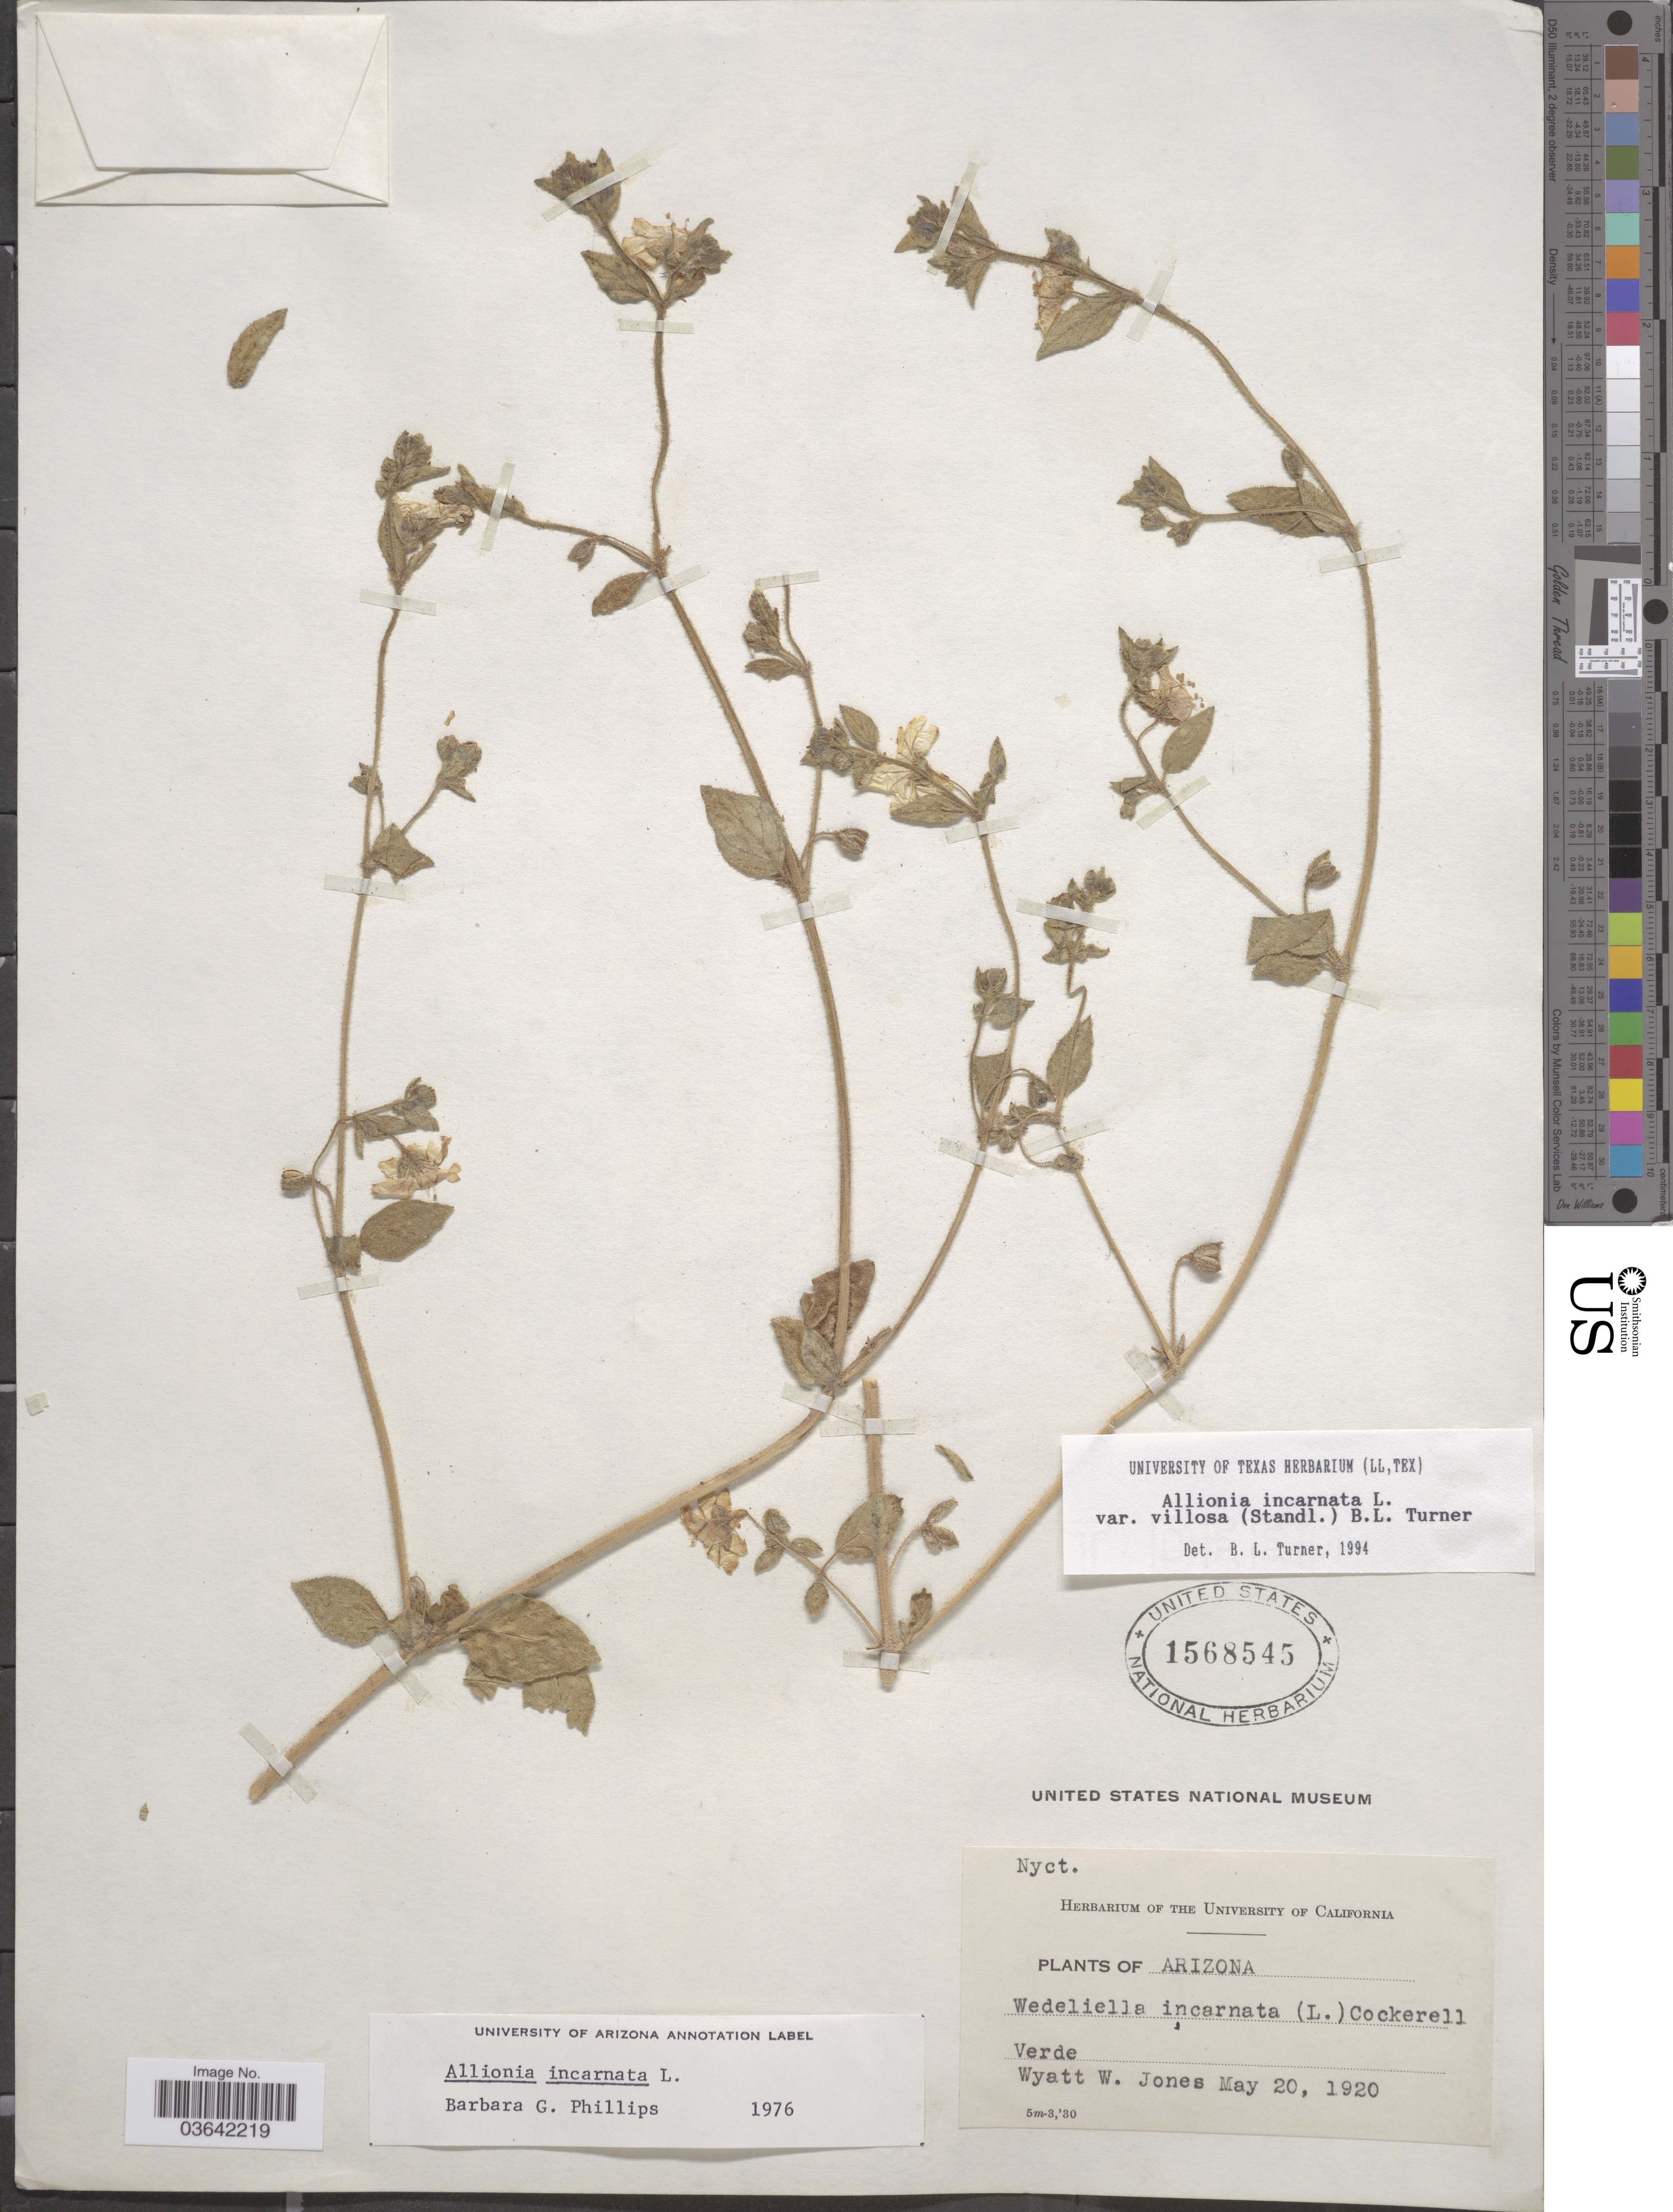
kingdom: Plantae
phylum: Tracheophyta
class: Magnoliopsida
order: Caryophyllales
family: Nyctaginaceae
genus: Allionia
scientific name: Allionia incarnata var. villosa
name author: (Standl.) B.L. Turner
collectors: W. W. Jones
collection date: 1920-05-20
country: United States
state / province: Arizona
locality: Verde.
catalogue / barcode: US 1568545